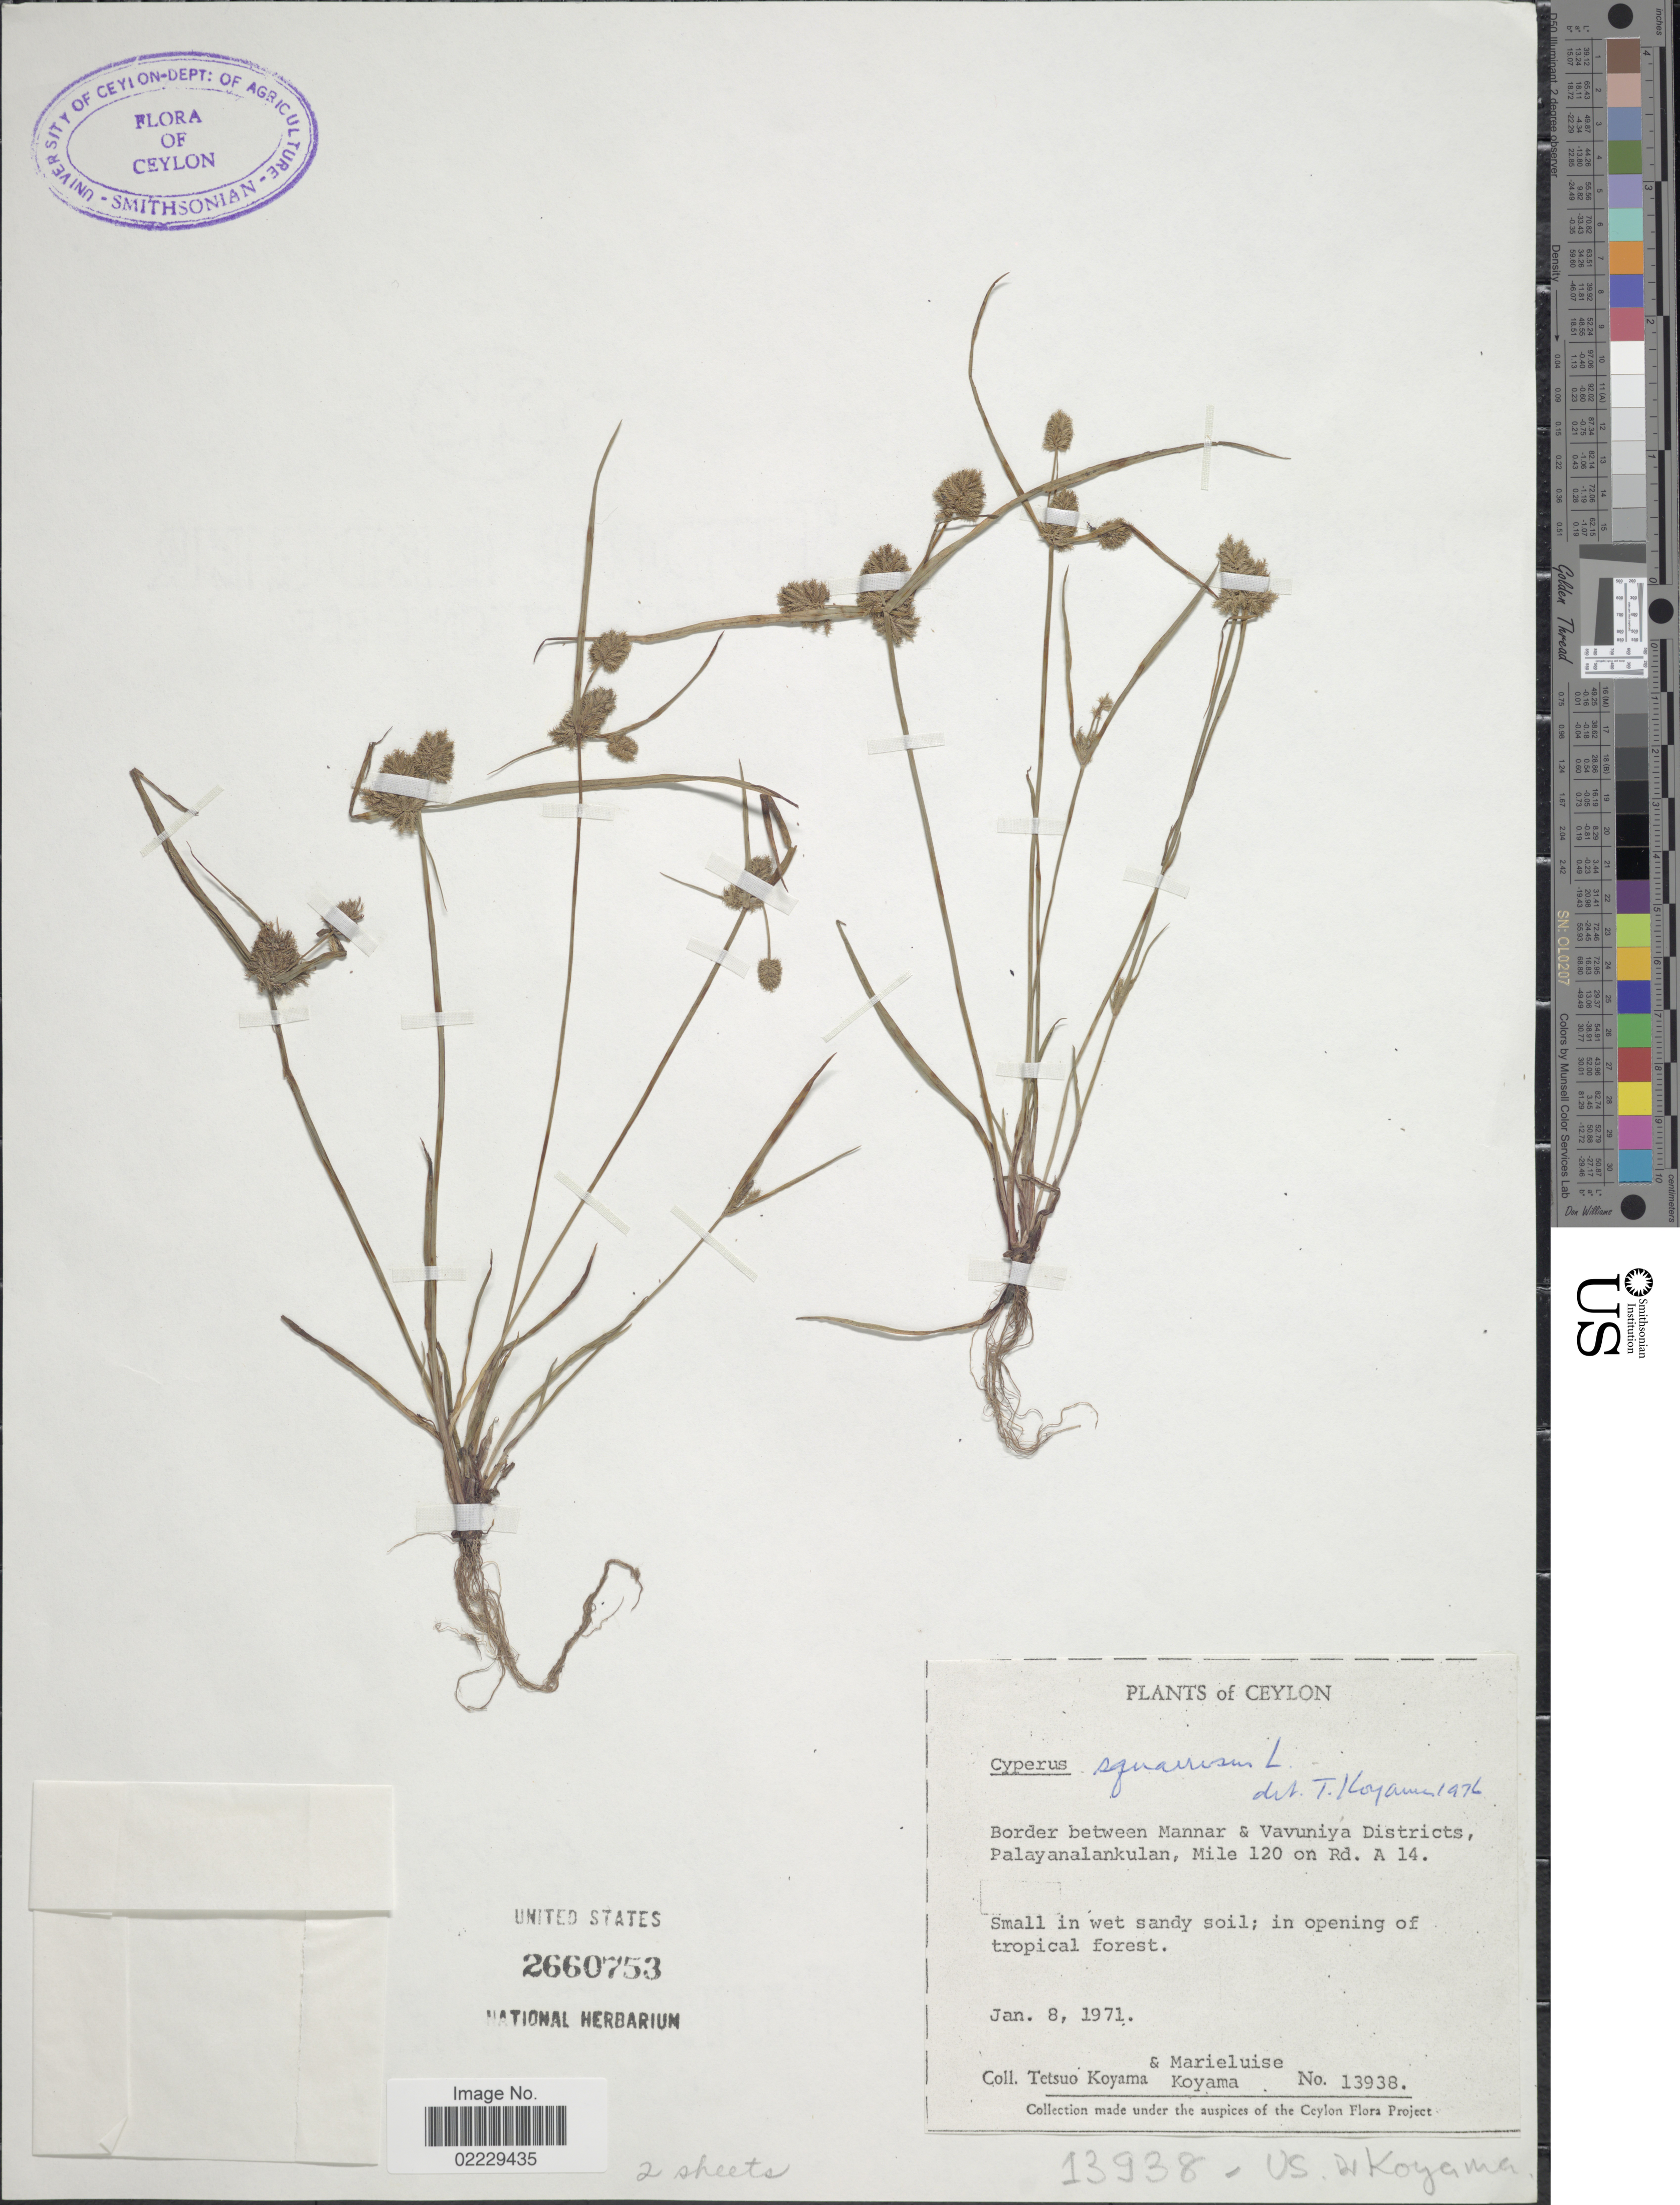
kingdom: Plantae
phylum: Tracheophyta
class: Liliopsida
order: Poales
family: Cyperaceae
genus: Cyperus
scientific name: Cyperus squarrosus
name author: L.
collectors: T. Koyama & M. Koyama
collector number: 13938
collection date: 1971-01-08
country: Sri Lanka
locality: Ceylon, Border between Mannar & Vavuniya Districts, Palayanalankulan, Mile 120 on Rd. A 14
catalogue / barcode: US 2660753